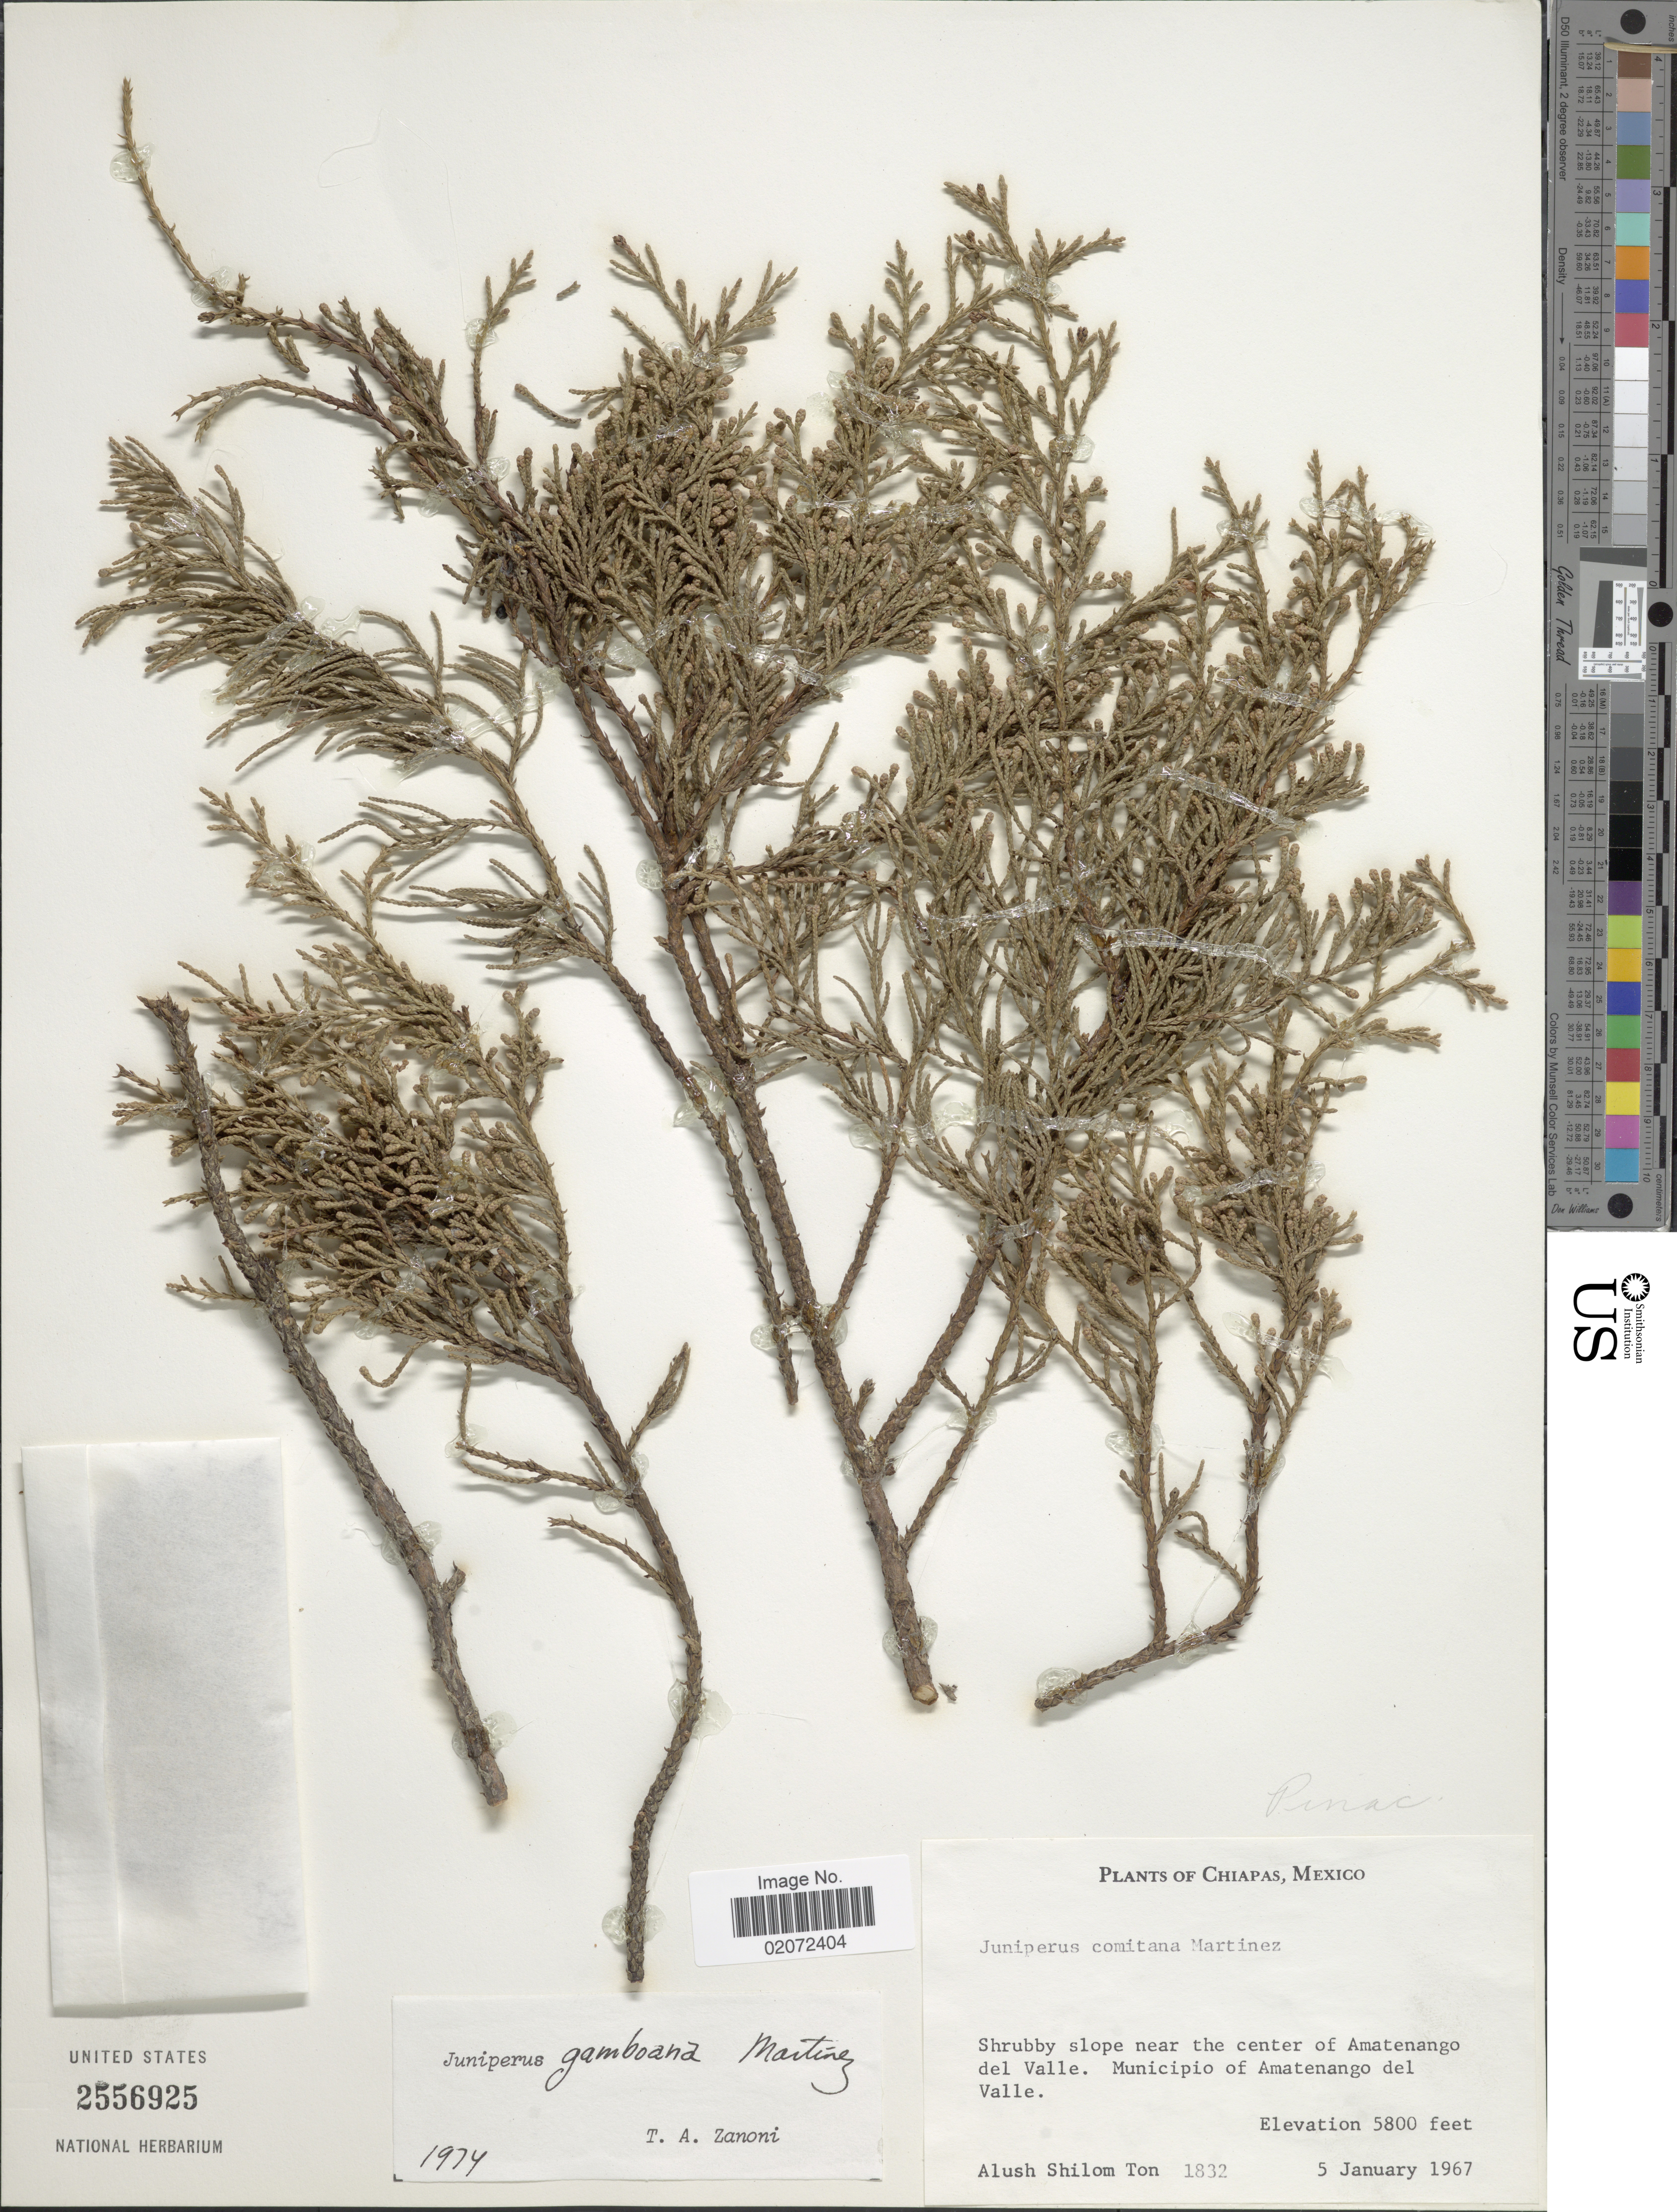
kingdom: Plantae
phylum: Tracheophyta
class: Pinopsida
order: Pinales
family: Cupressaceae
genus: Juniperus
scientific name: Juniperus gamboana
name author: Martínez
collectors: A. M. Ton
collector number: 1832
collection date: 1967-01-05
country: Mexico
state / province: Chiapas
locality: Near the center of Amatenango del Valle. Municipio of Amatenango del Valle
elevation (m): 1768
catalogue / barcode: US 2556925